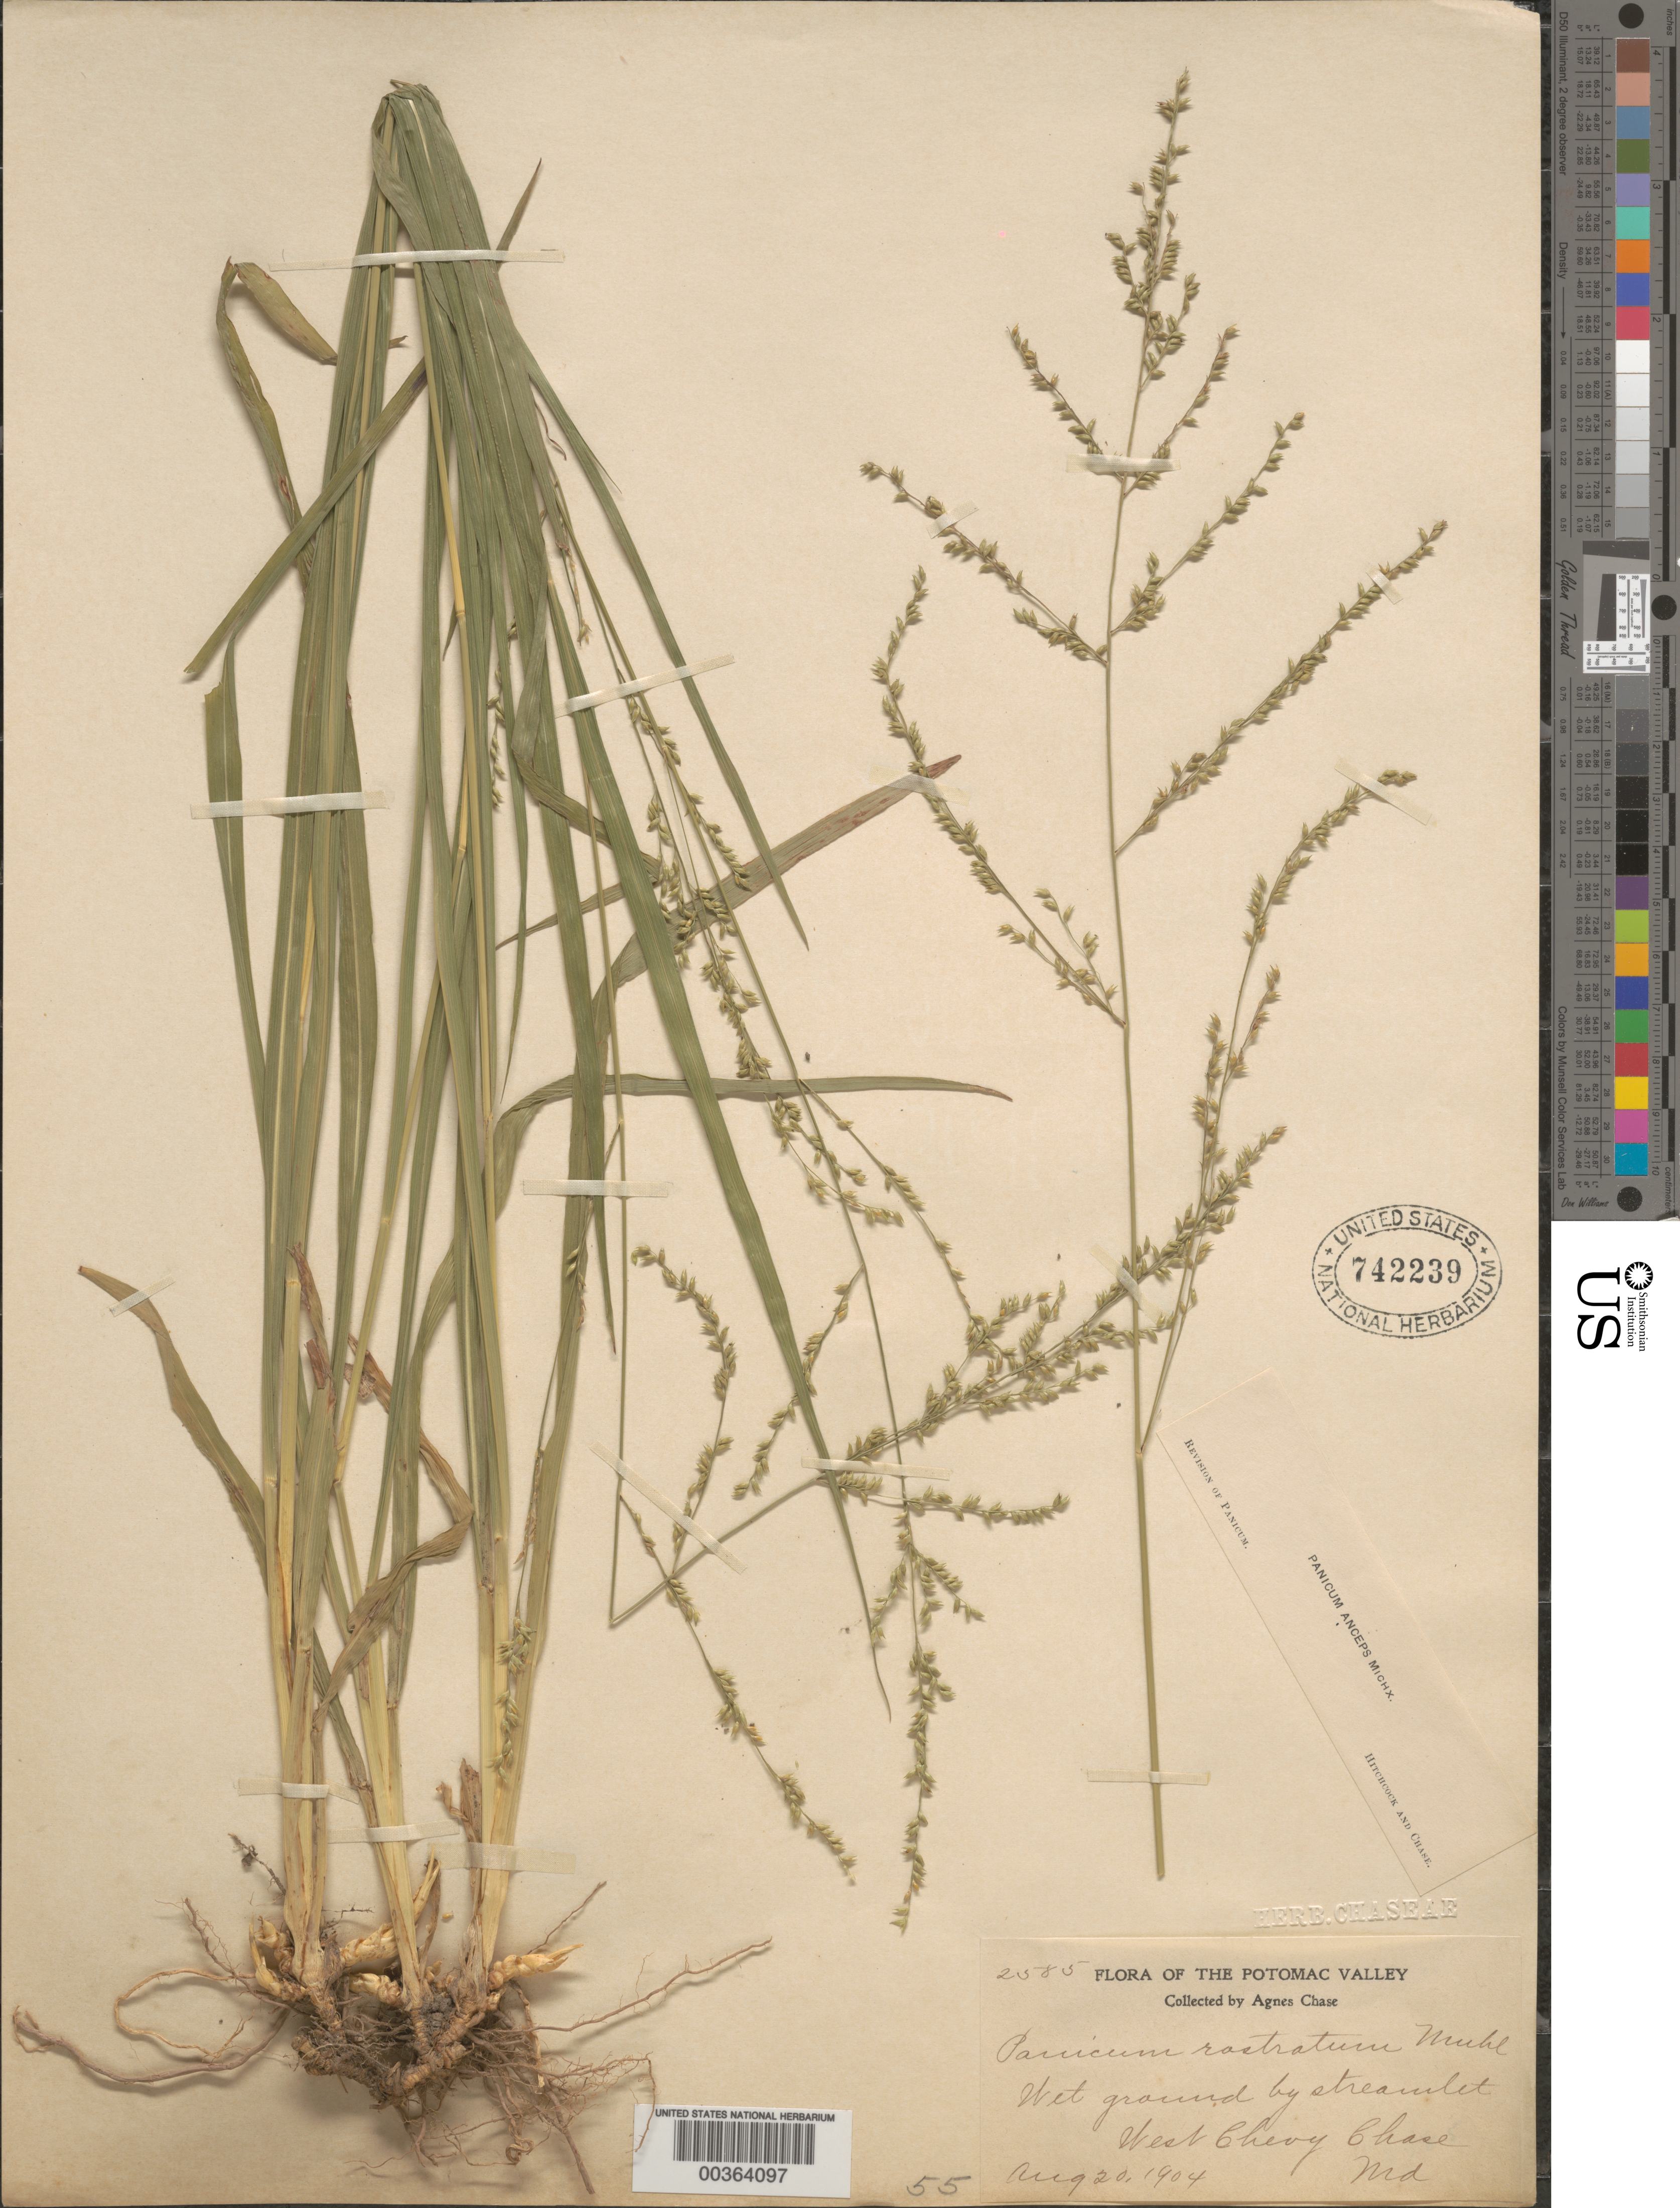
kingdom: Plantae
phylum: Tracheophyta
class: Liliopsida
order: Poales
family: Poaceae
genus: Coleataenia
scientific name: Coleataenia anceps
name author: (Michx.) Soreng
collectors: A. Chase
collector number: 2585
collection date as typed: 20 Aug 1904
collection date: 1904-08-20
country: United States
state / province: Maryland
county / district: Montgomery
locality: West Chevy Chase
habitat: Wet ground by streamlet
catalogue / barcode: US 742239